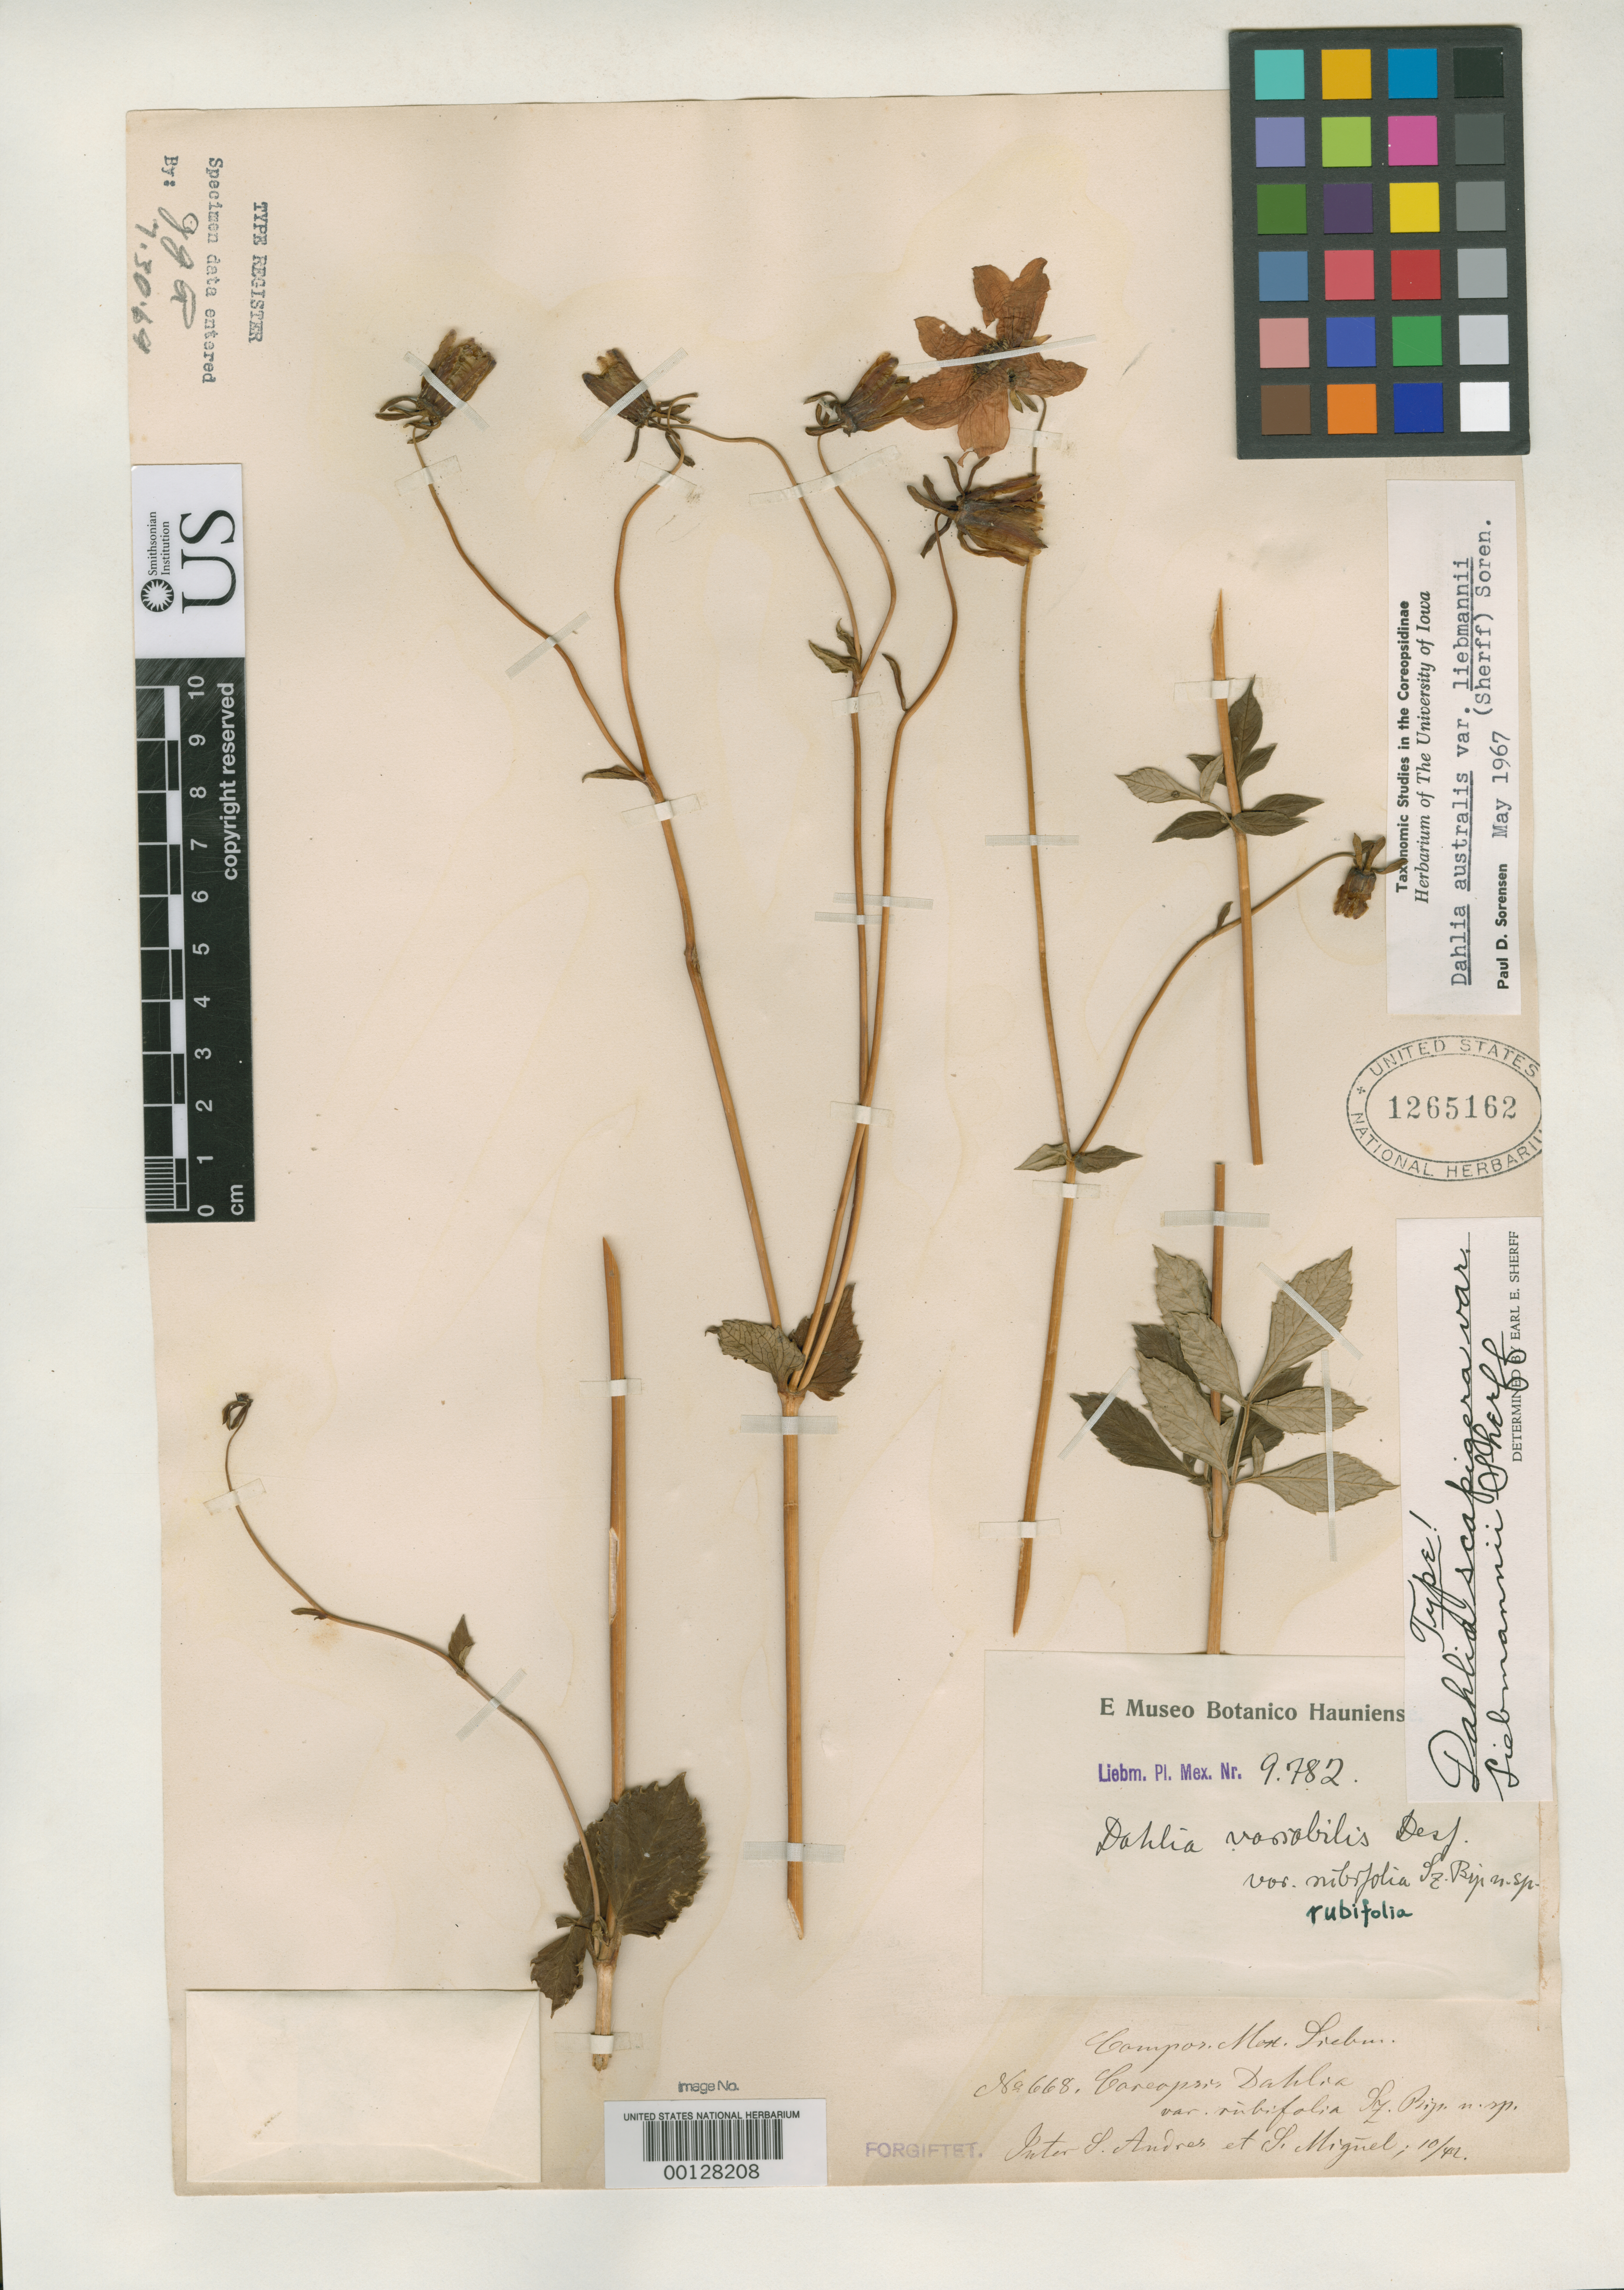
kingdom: Plantae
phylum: Tracheophyta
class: Magnoliopsida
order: Asterales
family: Asteraceae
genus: Dahlia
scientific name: Dahlia scapigera var. liebmannii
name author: Sherff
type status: Holotype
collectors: F. M. Liebmann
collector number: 9782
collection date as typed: Oct 1842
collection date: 1842-10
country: Mexico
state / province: Guanajuato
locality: Inter S. Andres et S. Miguel.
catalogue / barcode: US 1265162